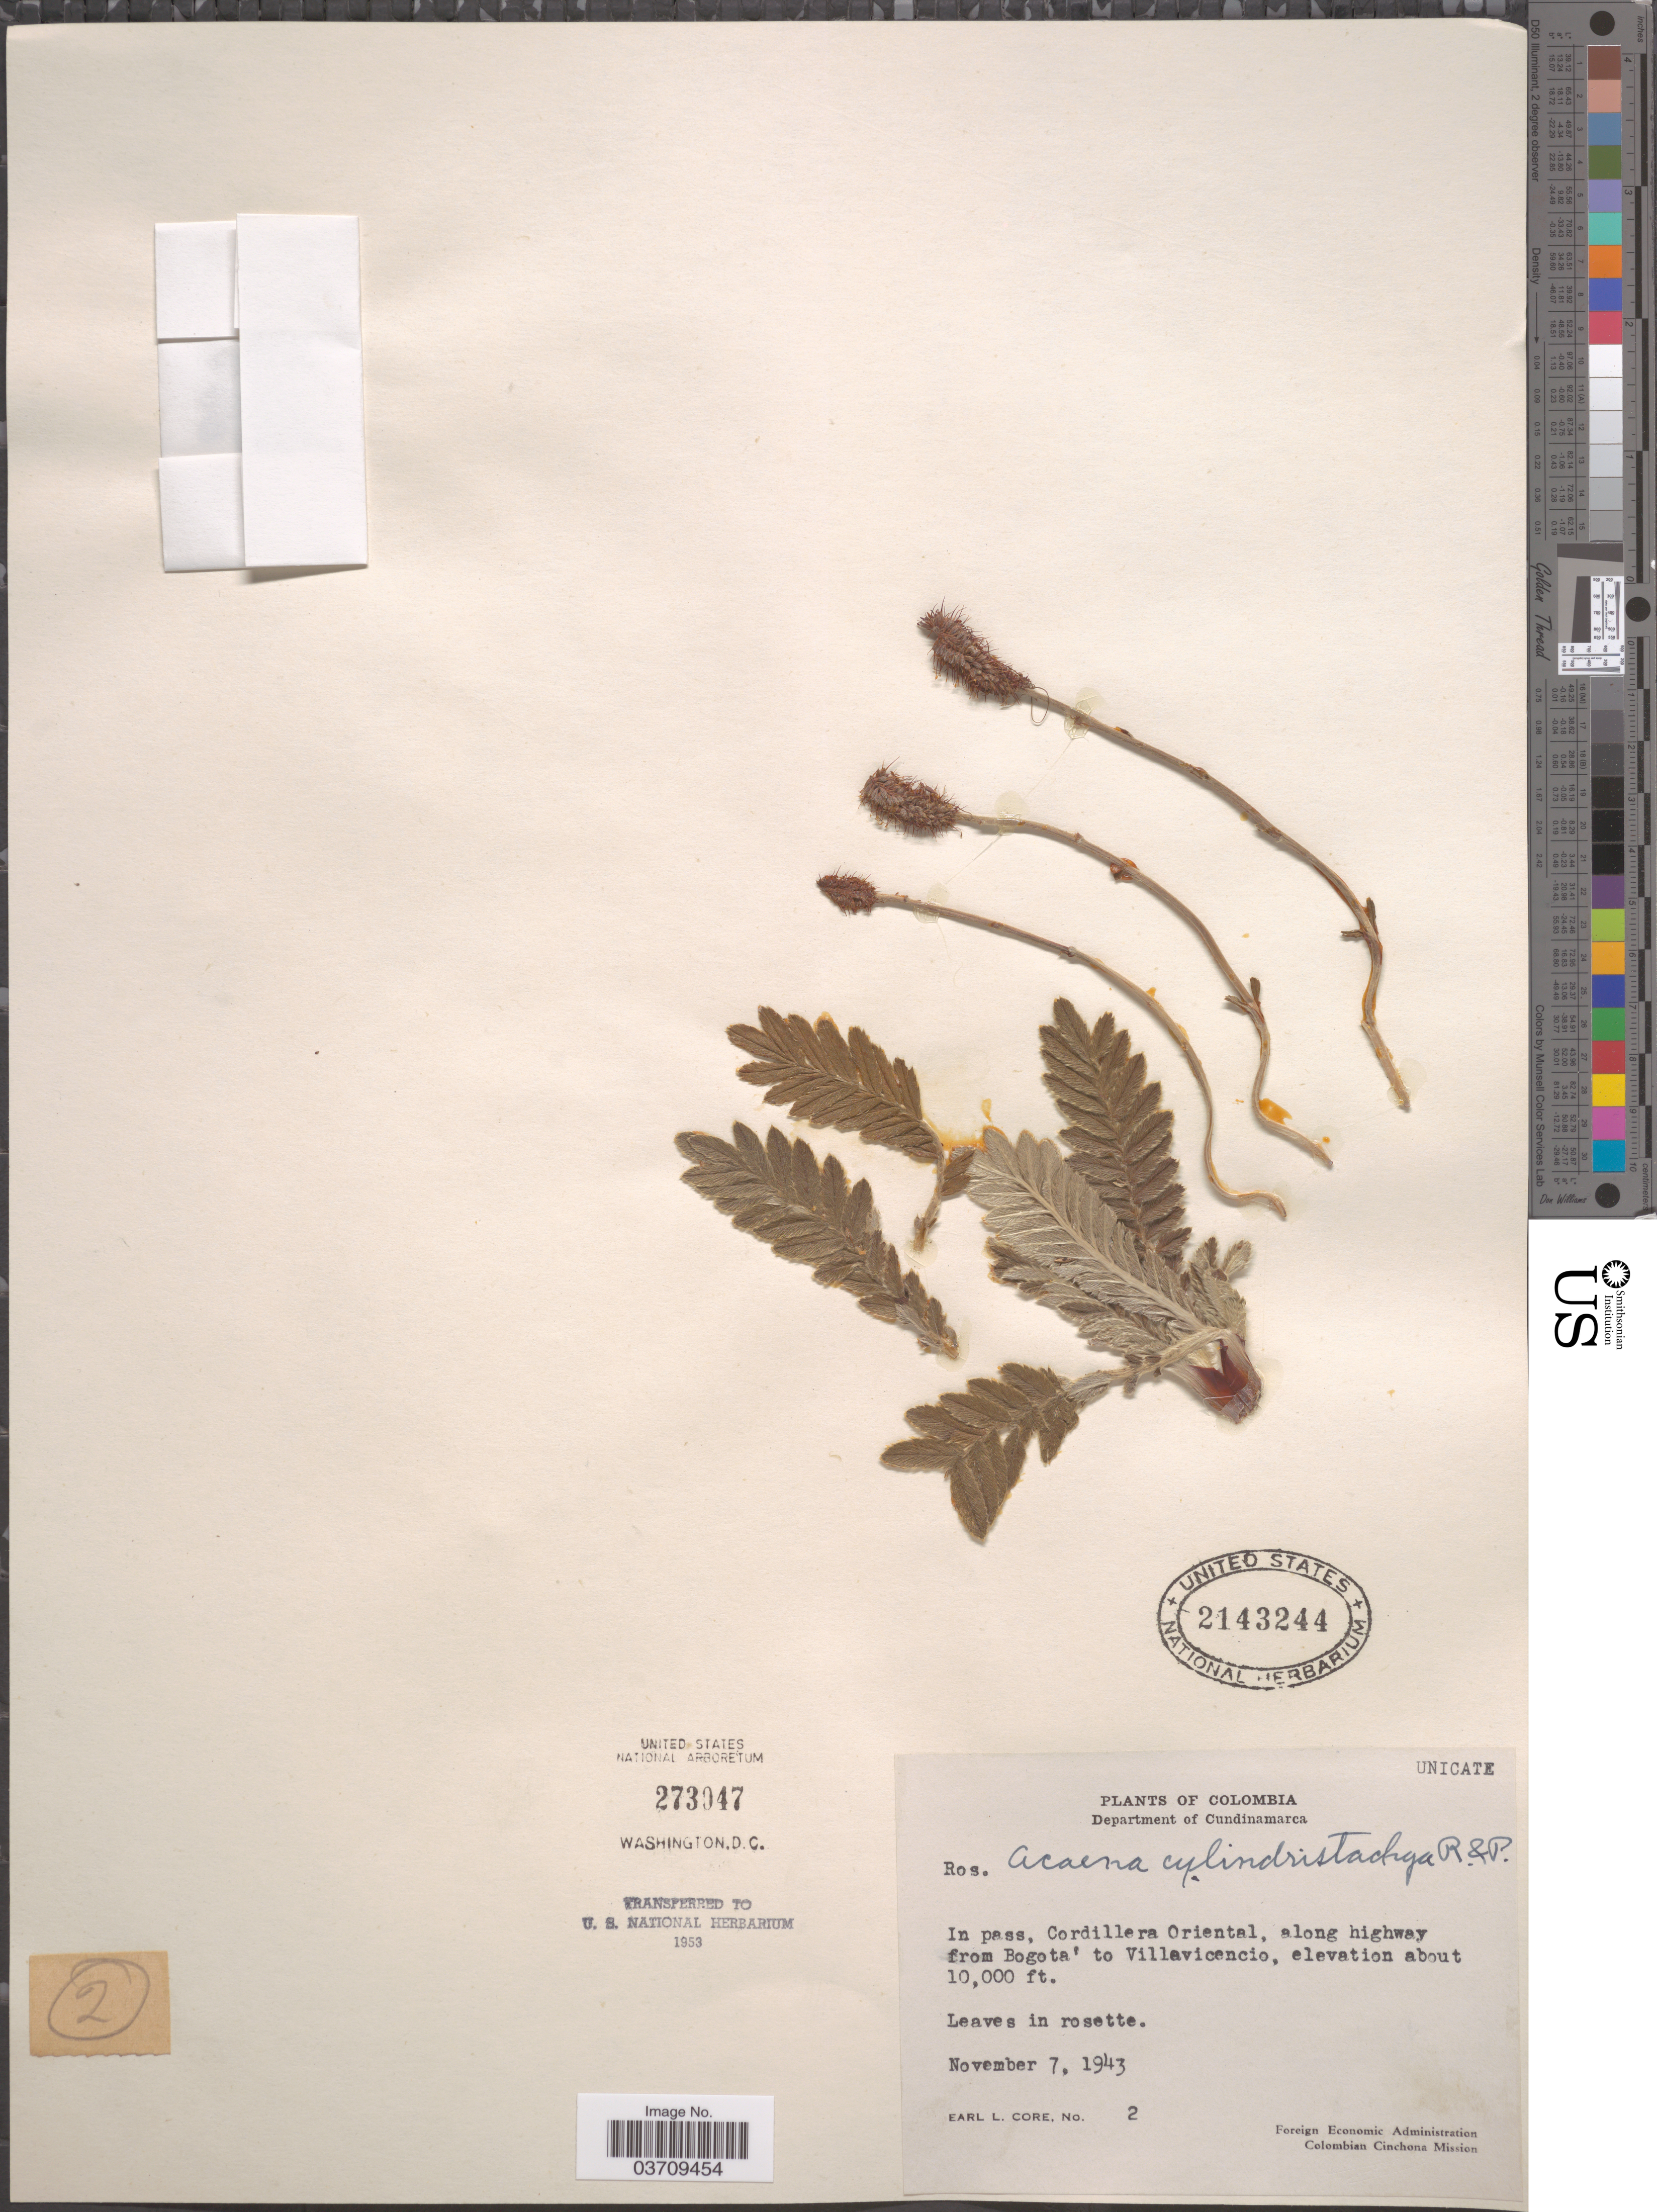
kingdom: Plantae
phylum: Tracheophyta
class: Magnoliopsida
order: Rosales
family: Rosaceae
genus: Acaena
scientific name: Acaena cylindristachya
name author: Ruiz & Pav.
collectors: E. L. Core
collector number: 2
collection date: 1943-11-07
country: Colombia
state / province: Cundinamarca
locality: Department of Cundinamarca. In pass, Cordillera Oriental, along highway from Bogota' to Villavicencio.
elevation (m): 3048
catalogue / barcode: US 2143244